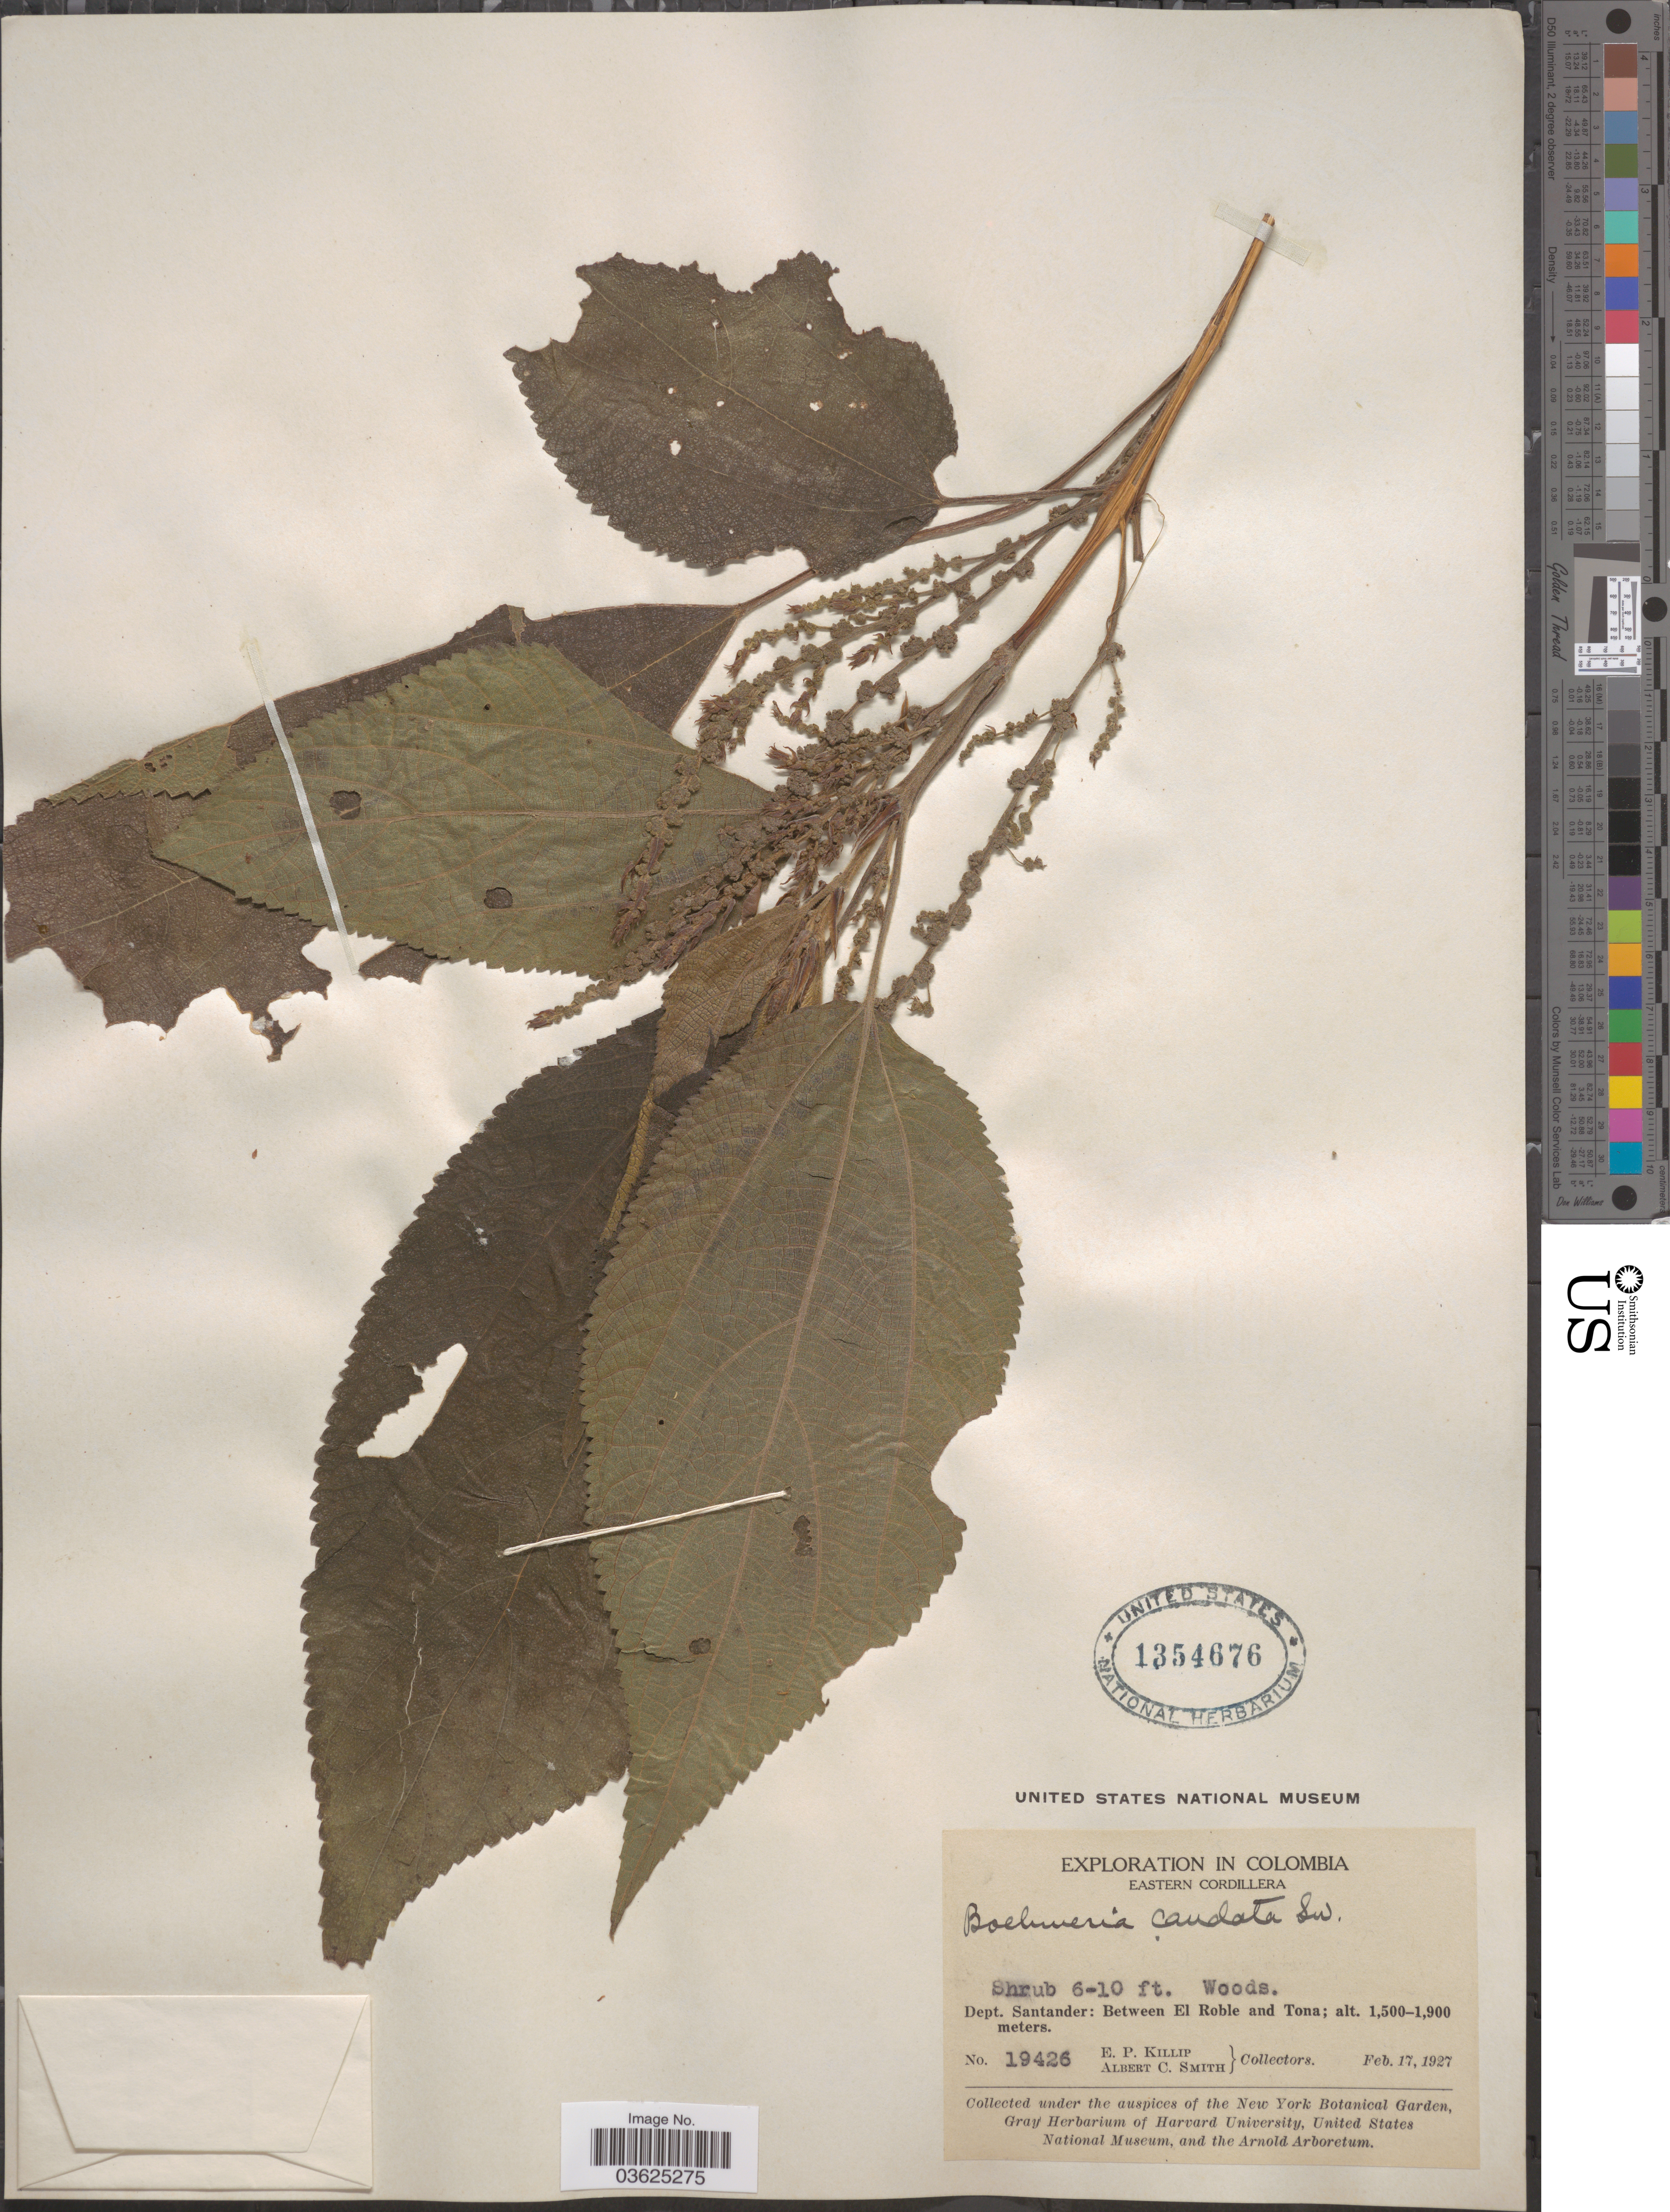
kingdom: Plantae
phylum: Tracheophyta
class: Magnoliopsida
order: Rosales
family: Urticaceae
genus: Boehmeria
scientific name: Boehmeria caudata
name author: Sw.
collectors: E. P. Killip & A. C. Smith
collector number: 19426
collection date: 1927-02-17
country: Colombia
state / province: Santander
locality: Eastern Cordillera. Dept. Santander: Between El Roble and Tona.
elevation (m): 1500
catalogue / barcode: US 1354676